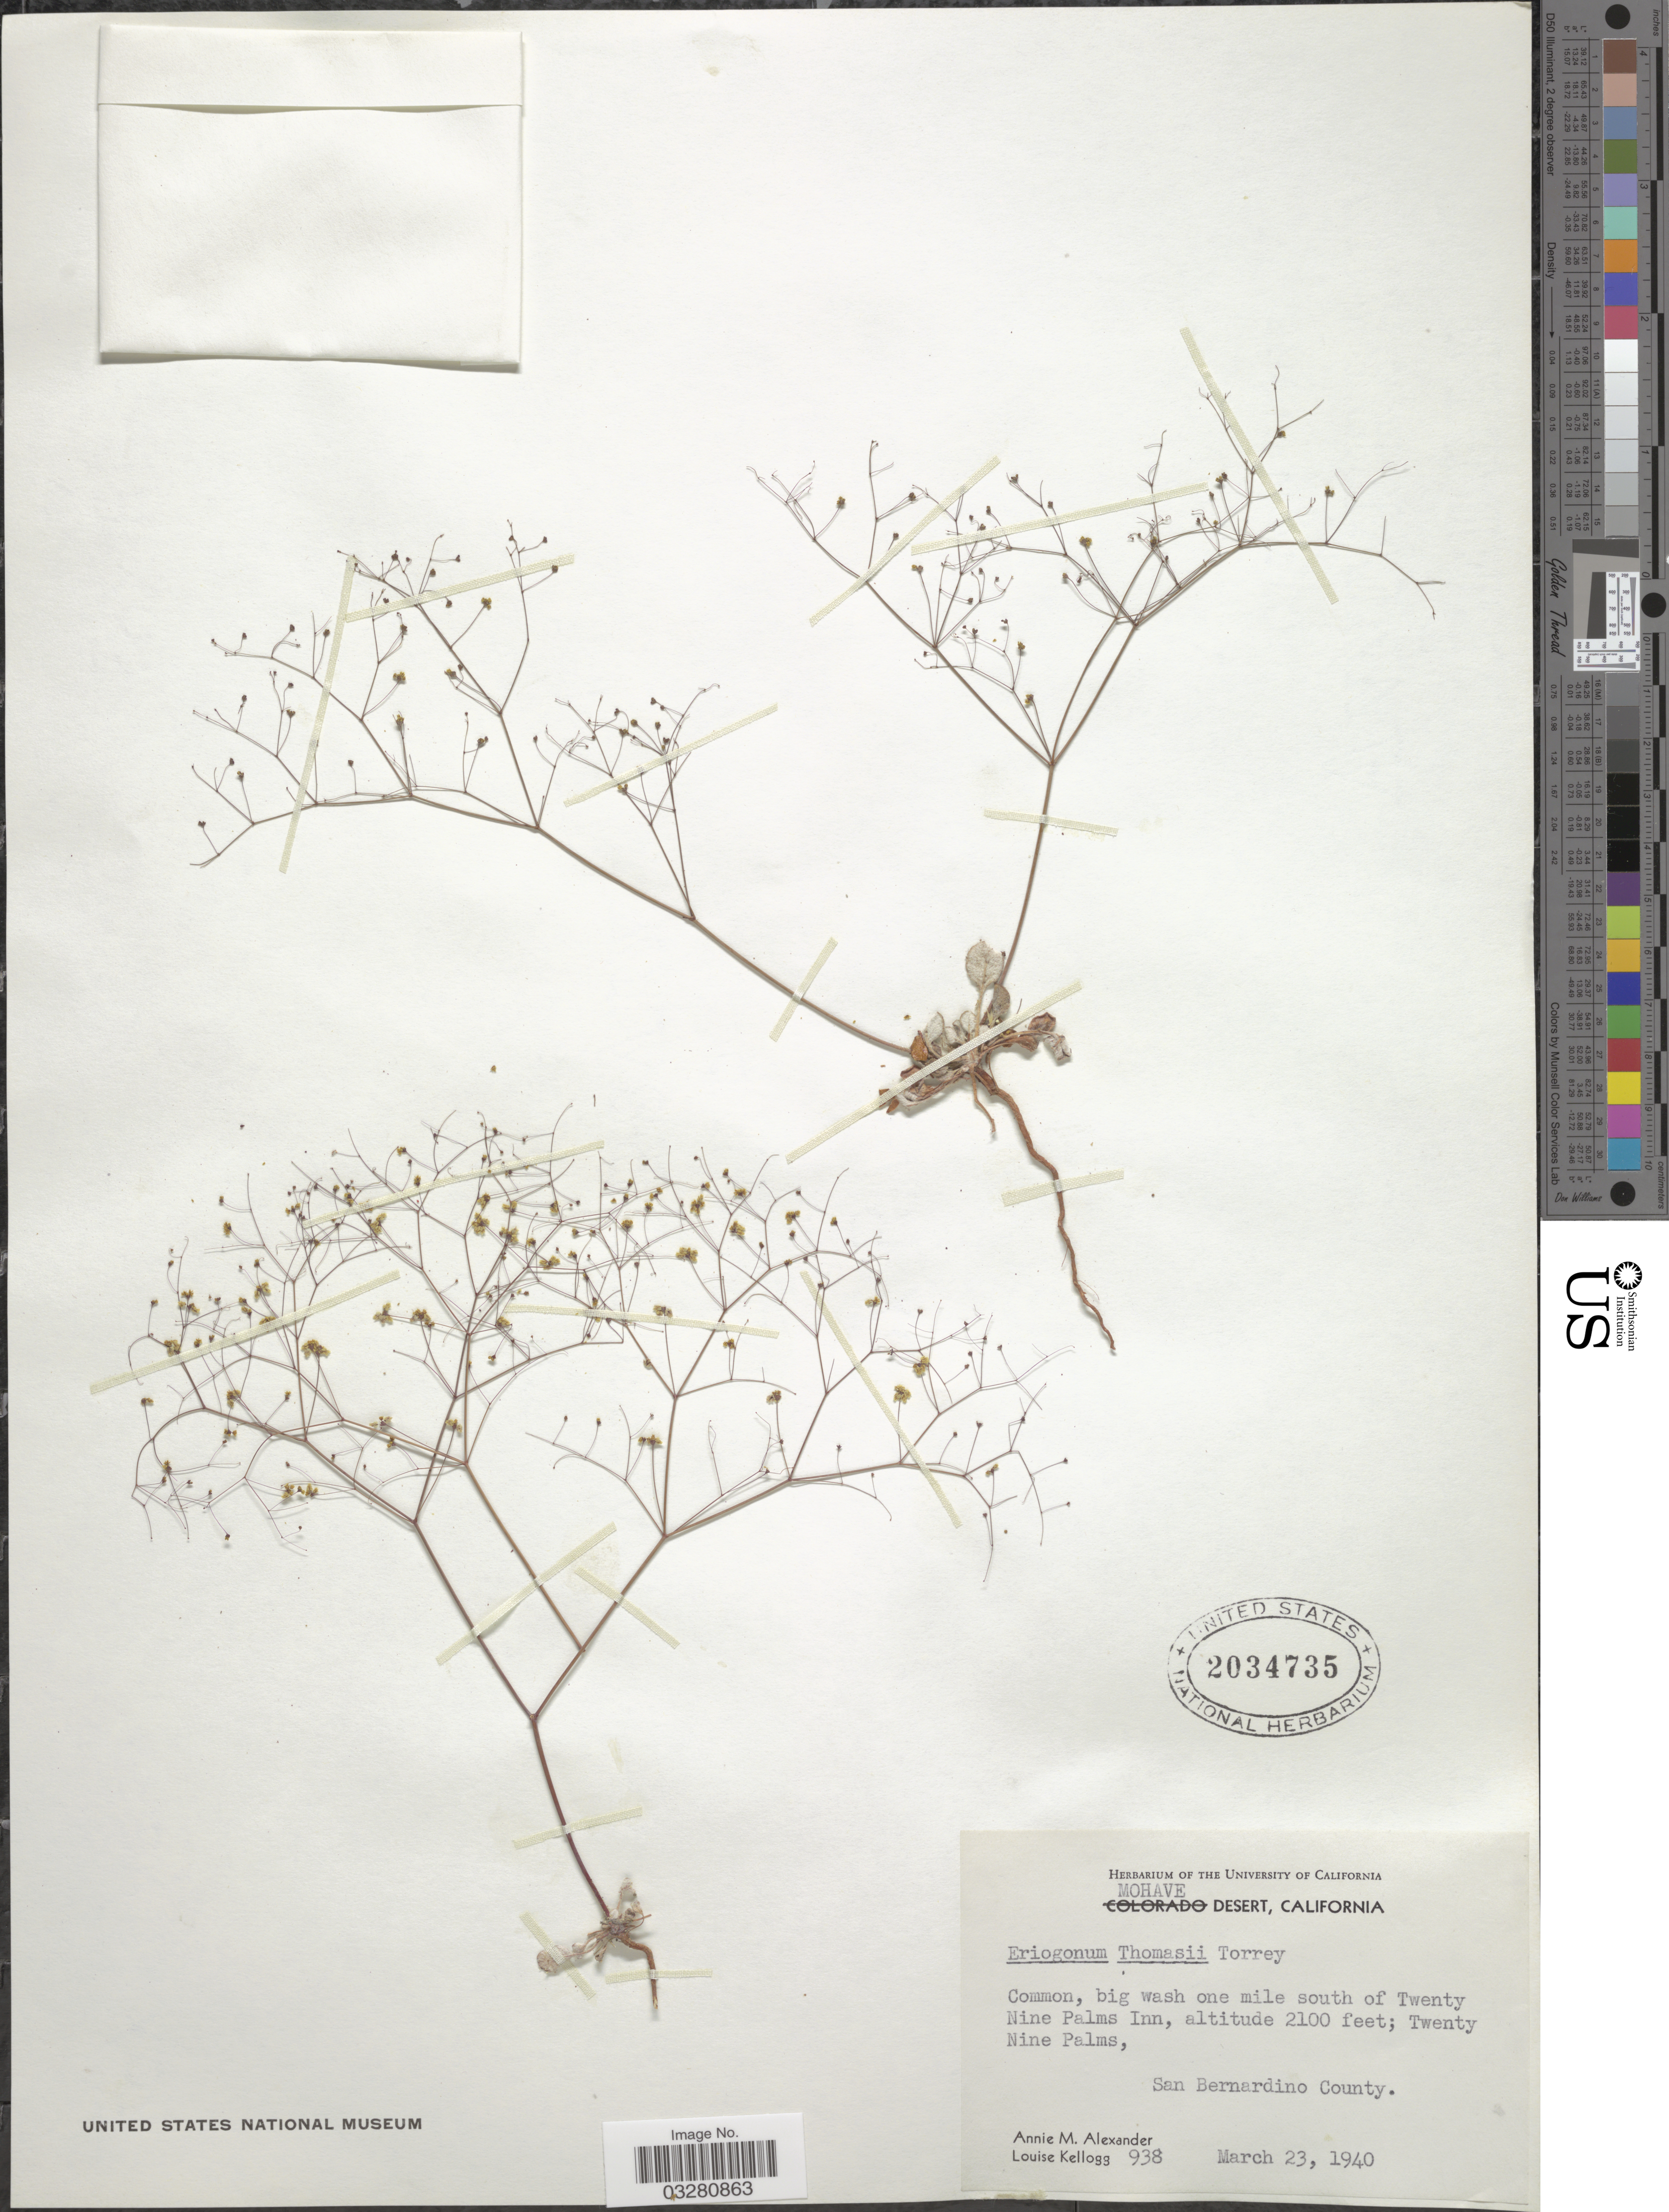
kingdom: Plantae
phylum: Tracheophyta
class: Magnoliopsida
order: Caryophyllales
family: Polygonaceae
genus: Eriogonum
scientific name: Eriogonum thomasii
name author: Torr.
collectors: A. M. Alexander & L. Kellogg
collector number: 938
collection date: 1940-03-23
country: United States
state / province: California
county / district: San Bernardino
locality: Mohave Desert. Big wash one mile south of Twenty Nine Palms Inn, Twenty Nine Palms, San Bernardino County.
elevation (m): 640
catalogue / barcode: US 2034735